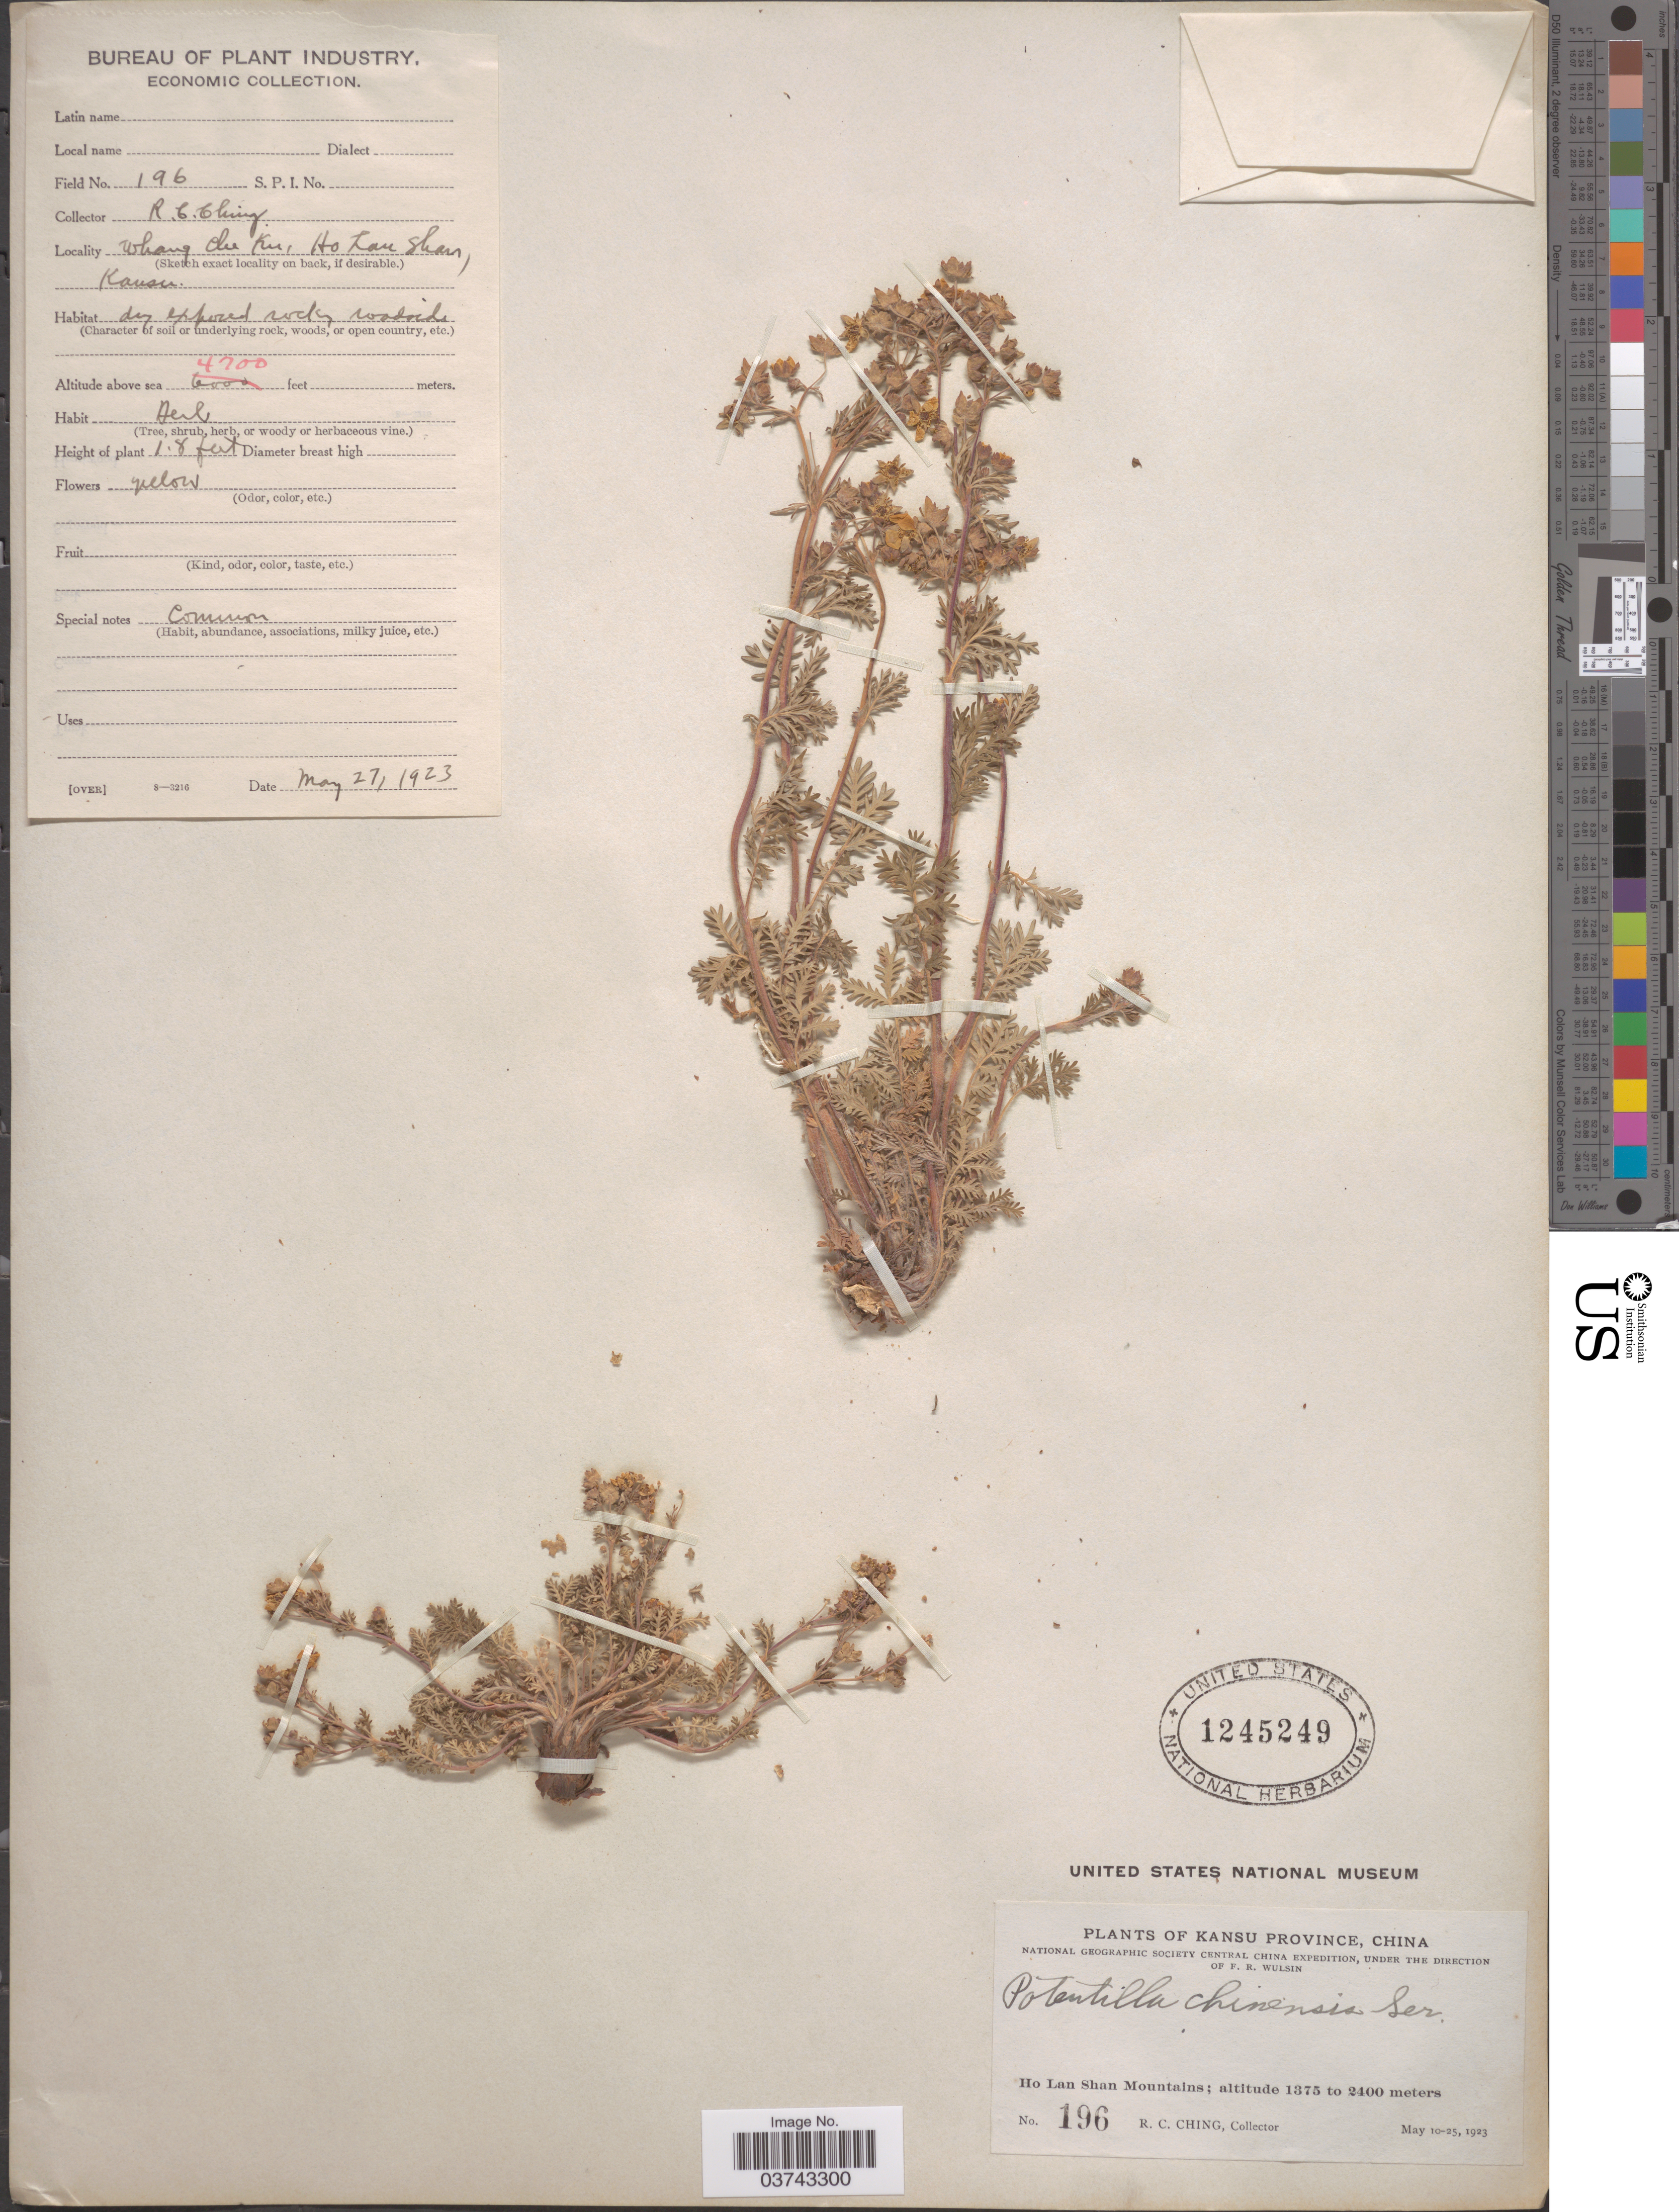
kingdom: Plantae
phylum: Tracheophyta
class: Magnoliopsida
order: Rosales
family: Rosaceae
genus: Potentilla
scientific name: Potentilla chinensis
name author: Ser.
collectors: R. C. Ching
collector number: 196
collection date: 1923-05-27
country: China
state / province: Gansu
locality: Kansu Province. Ho Lan Shan Mountains. Whang Che Ku.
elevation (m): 1433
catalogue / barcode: US 1245249